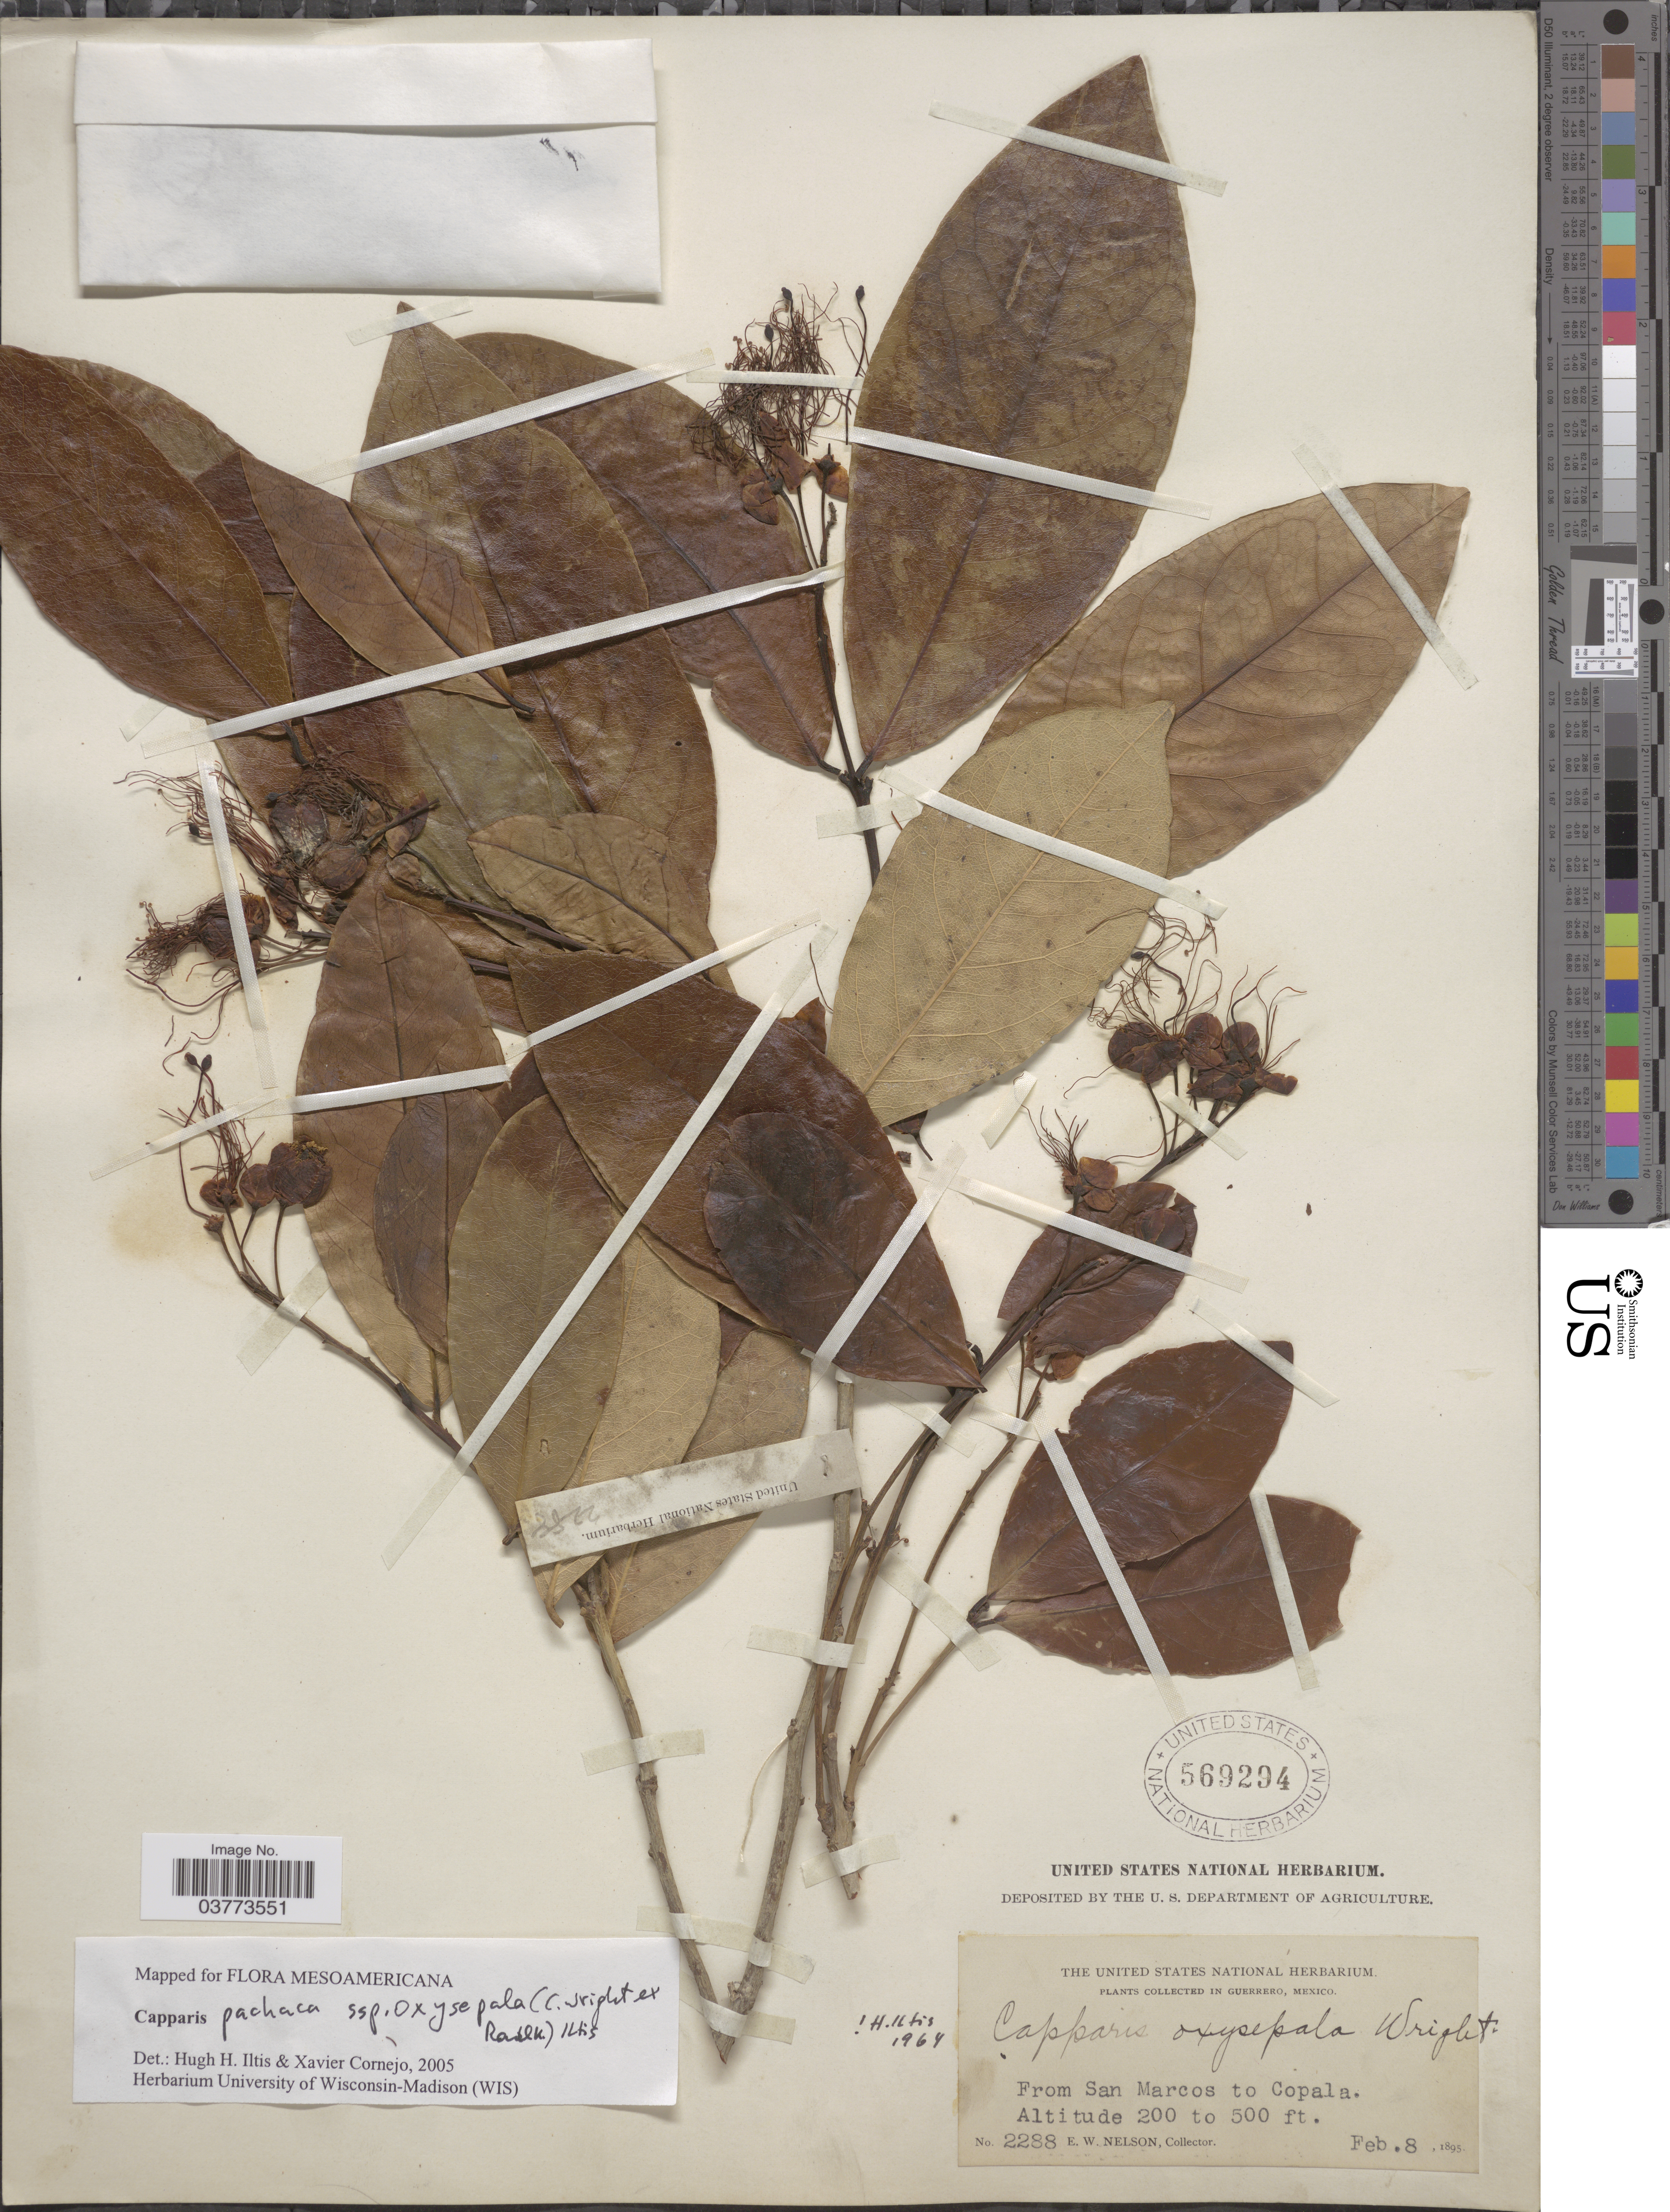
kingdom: Plantae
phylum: Tracheophyta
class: Magnoliopsida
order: Brassicales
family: Capparaceae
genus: Capparidastrum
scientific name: Capparidastrum pachaca subsp. oxysepalum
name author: (C. Wright ex Radlk.) Iltis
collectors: E. W. Nelson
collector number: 2288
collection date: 1895-02-08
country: Mexico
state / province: Guerrero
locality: From San Marcos to Copala.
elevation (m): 61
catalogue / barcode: US 569294